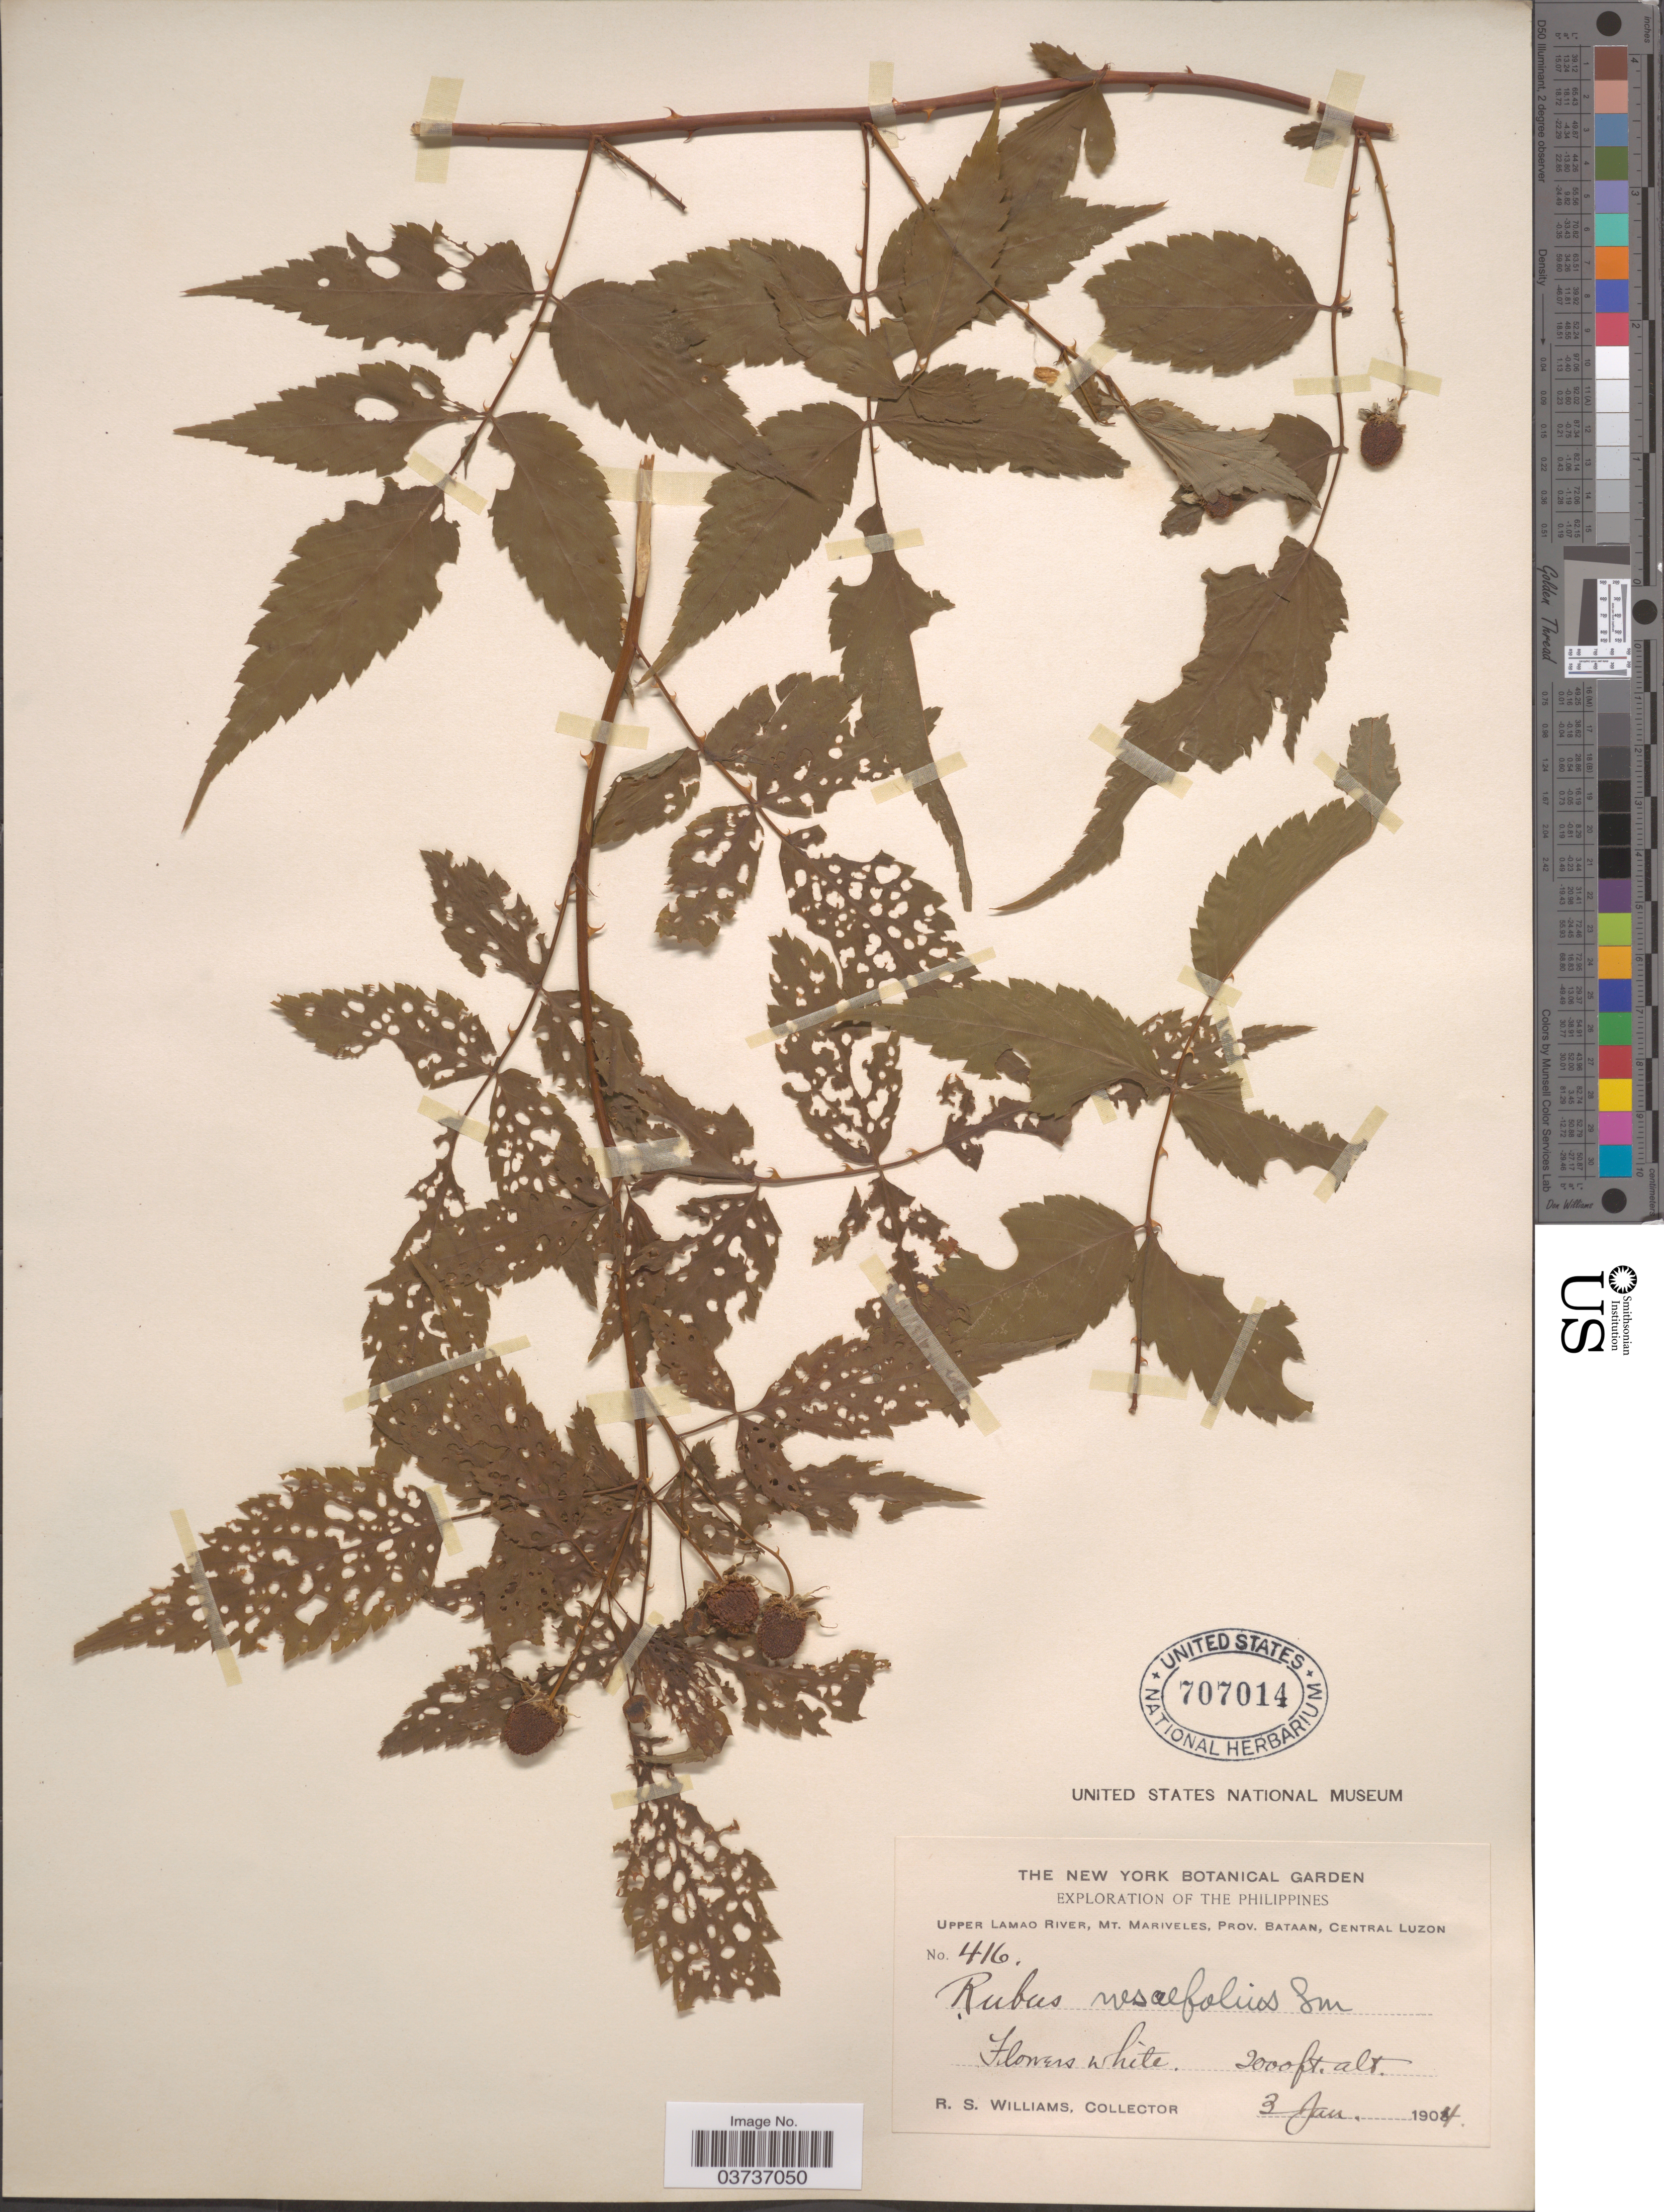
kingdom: Plantae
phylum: Tracheophyta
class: Magnoliopsida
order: Rosales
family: Rosaceae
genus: Rubus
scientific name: Rubus rosaefolius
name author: Sm.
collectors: R. S. Williams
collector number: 416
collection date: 1904-01-03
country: Philippines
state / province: Central Luzon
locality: Upper Lamao River, Mt. Mariveles, Prov. Bataan.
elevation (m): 610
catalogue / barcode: US 707014